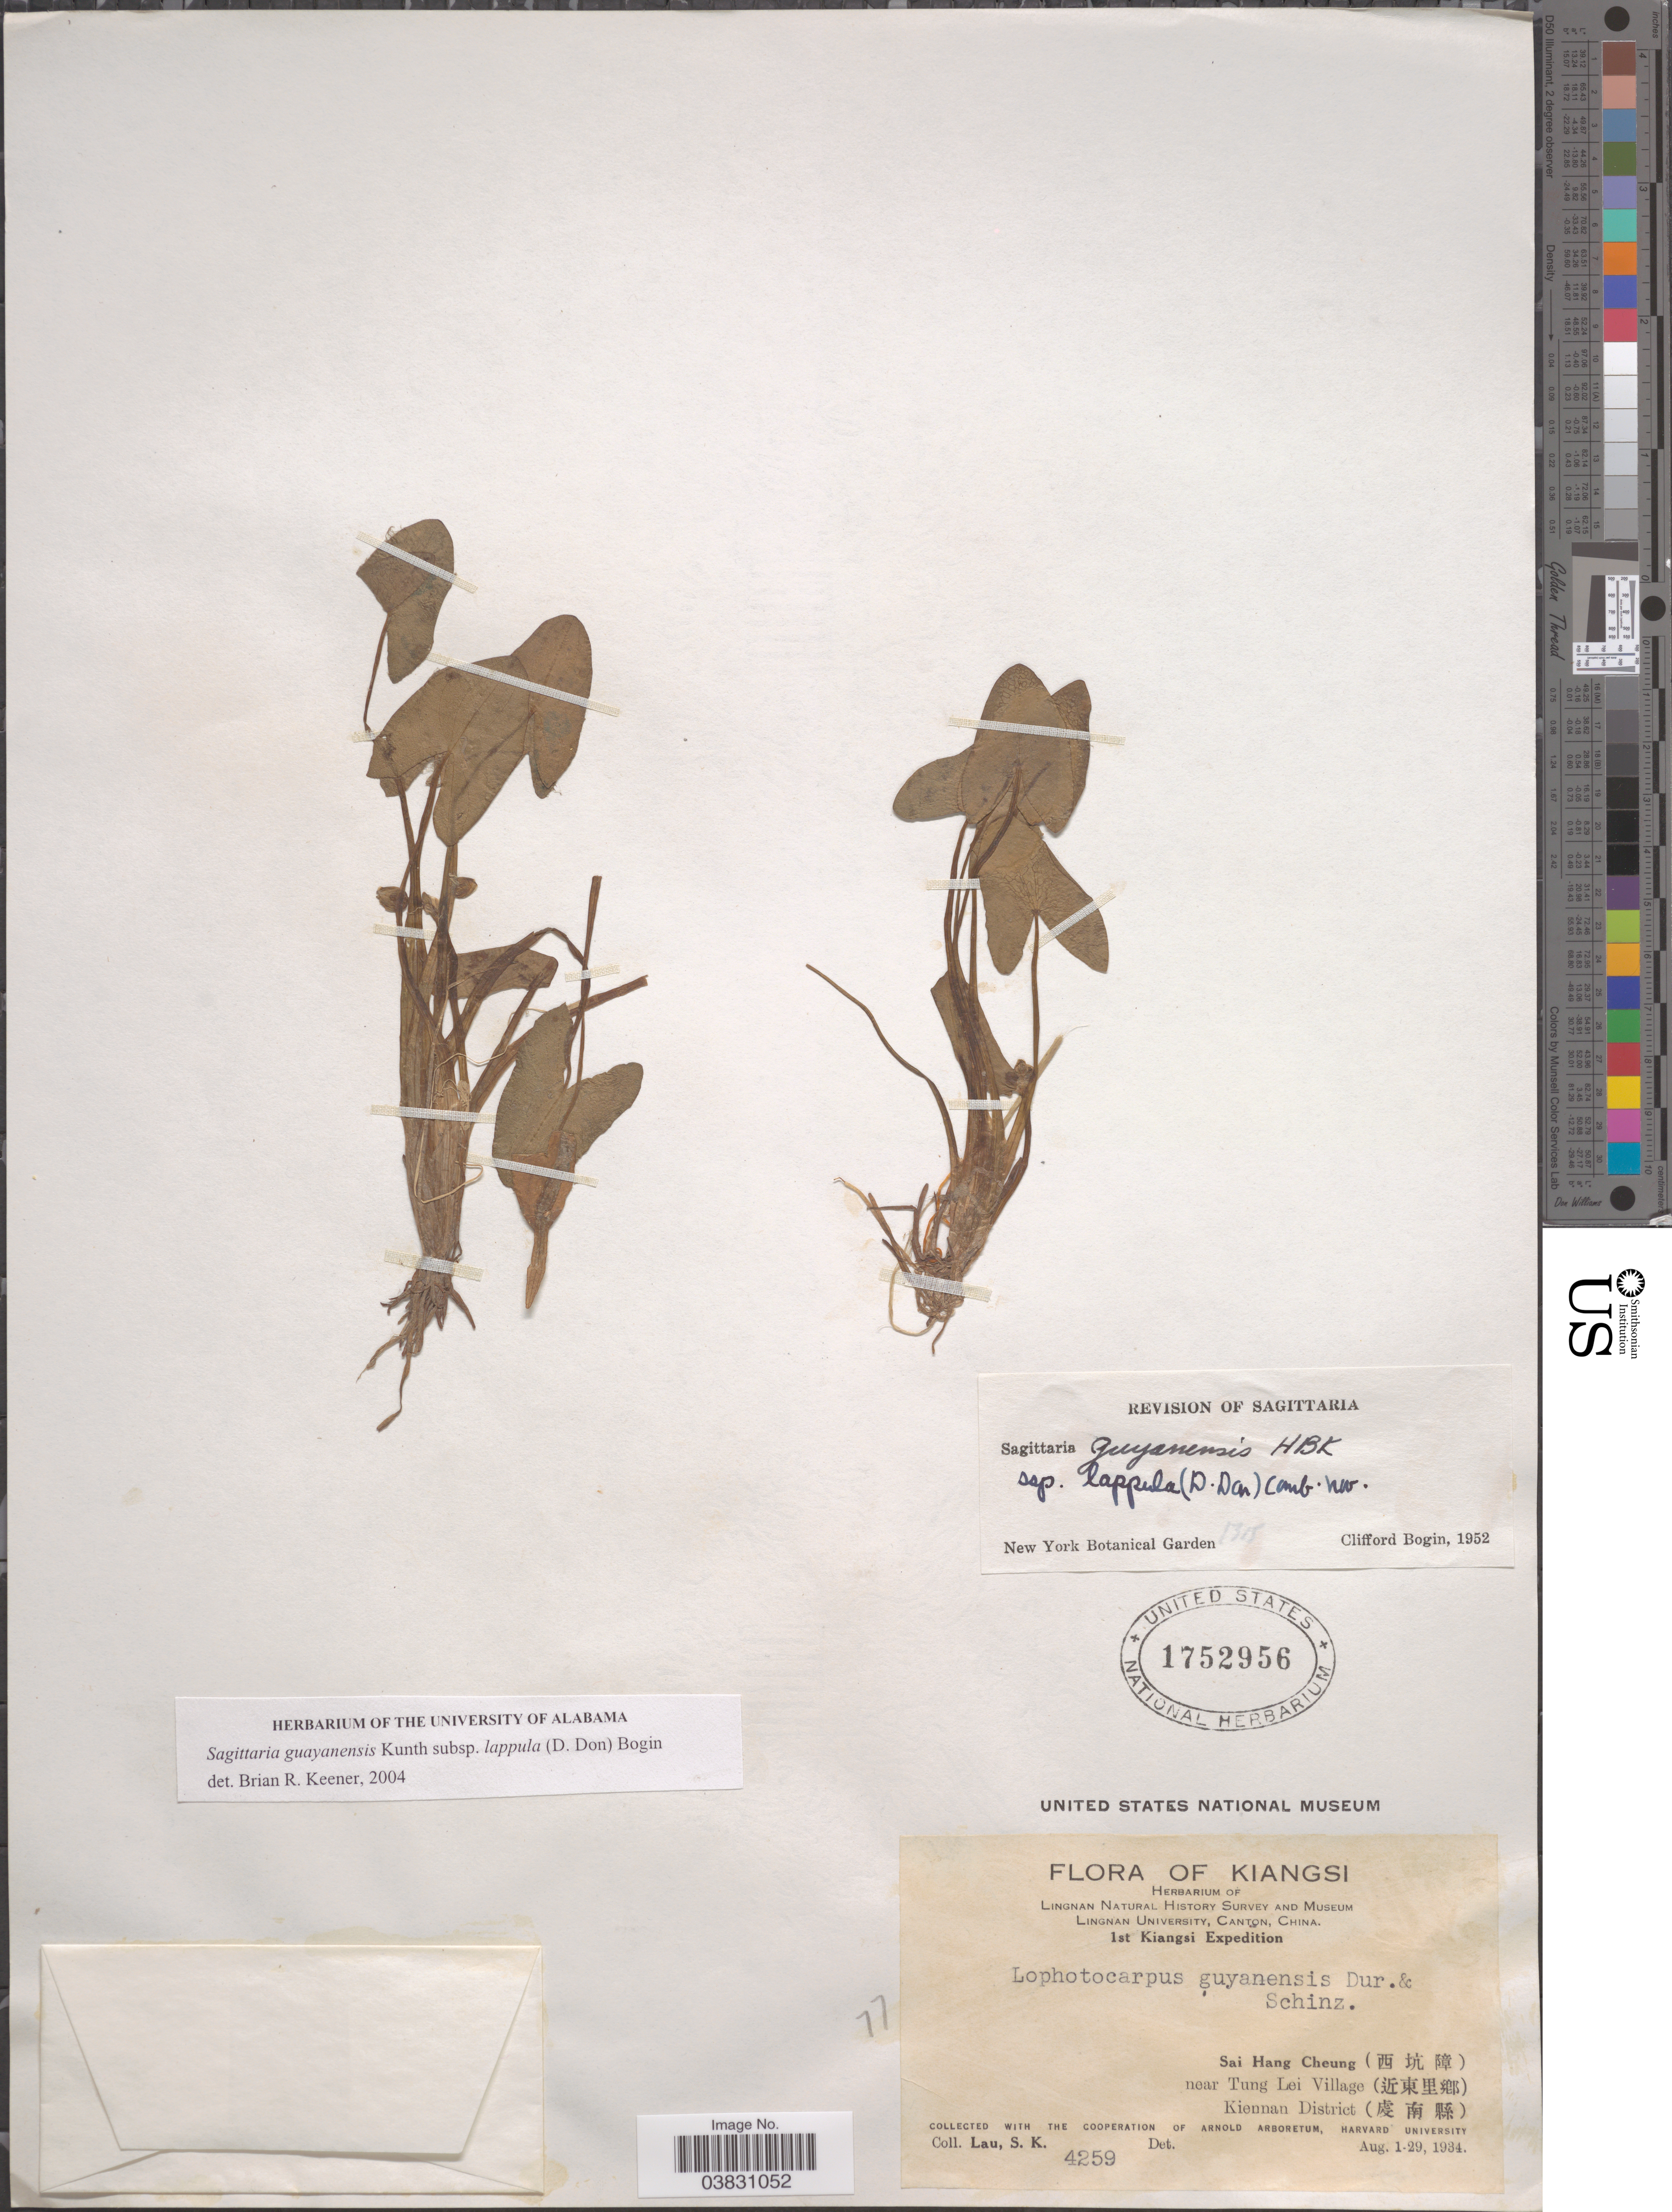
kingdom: Plantae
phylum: Tracheophyta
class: Liliopsida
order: Alismatales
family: Alismataceae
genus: Sagittaria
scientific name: Sagittaria guayanensis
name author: Kunth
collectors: S. K. Lau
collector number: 4259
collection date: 1934-08-01/1934-08-29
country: China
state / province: Jiangxi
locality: Kiangsi. Sai Hang Cheung (X) near Tung Lei Village (X). Kiennan District (X).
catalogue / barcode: US 1752956